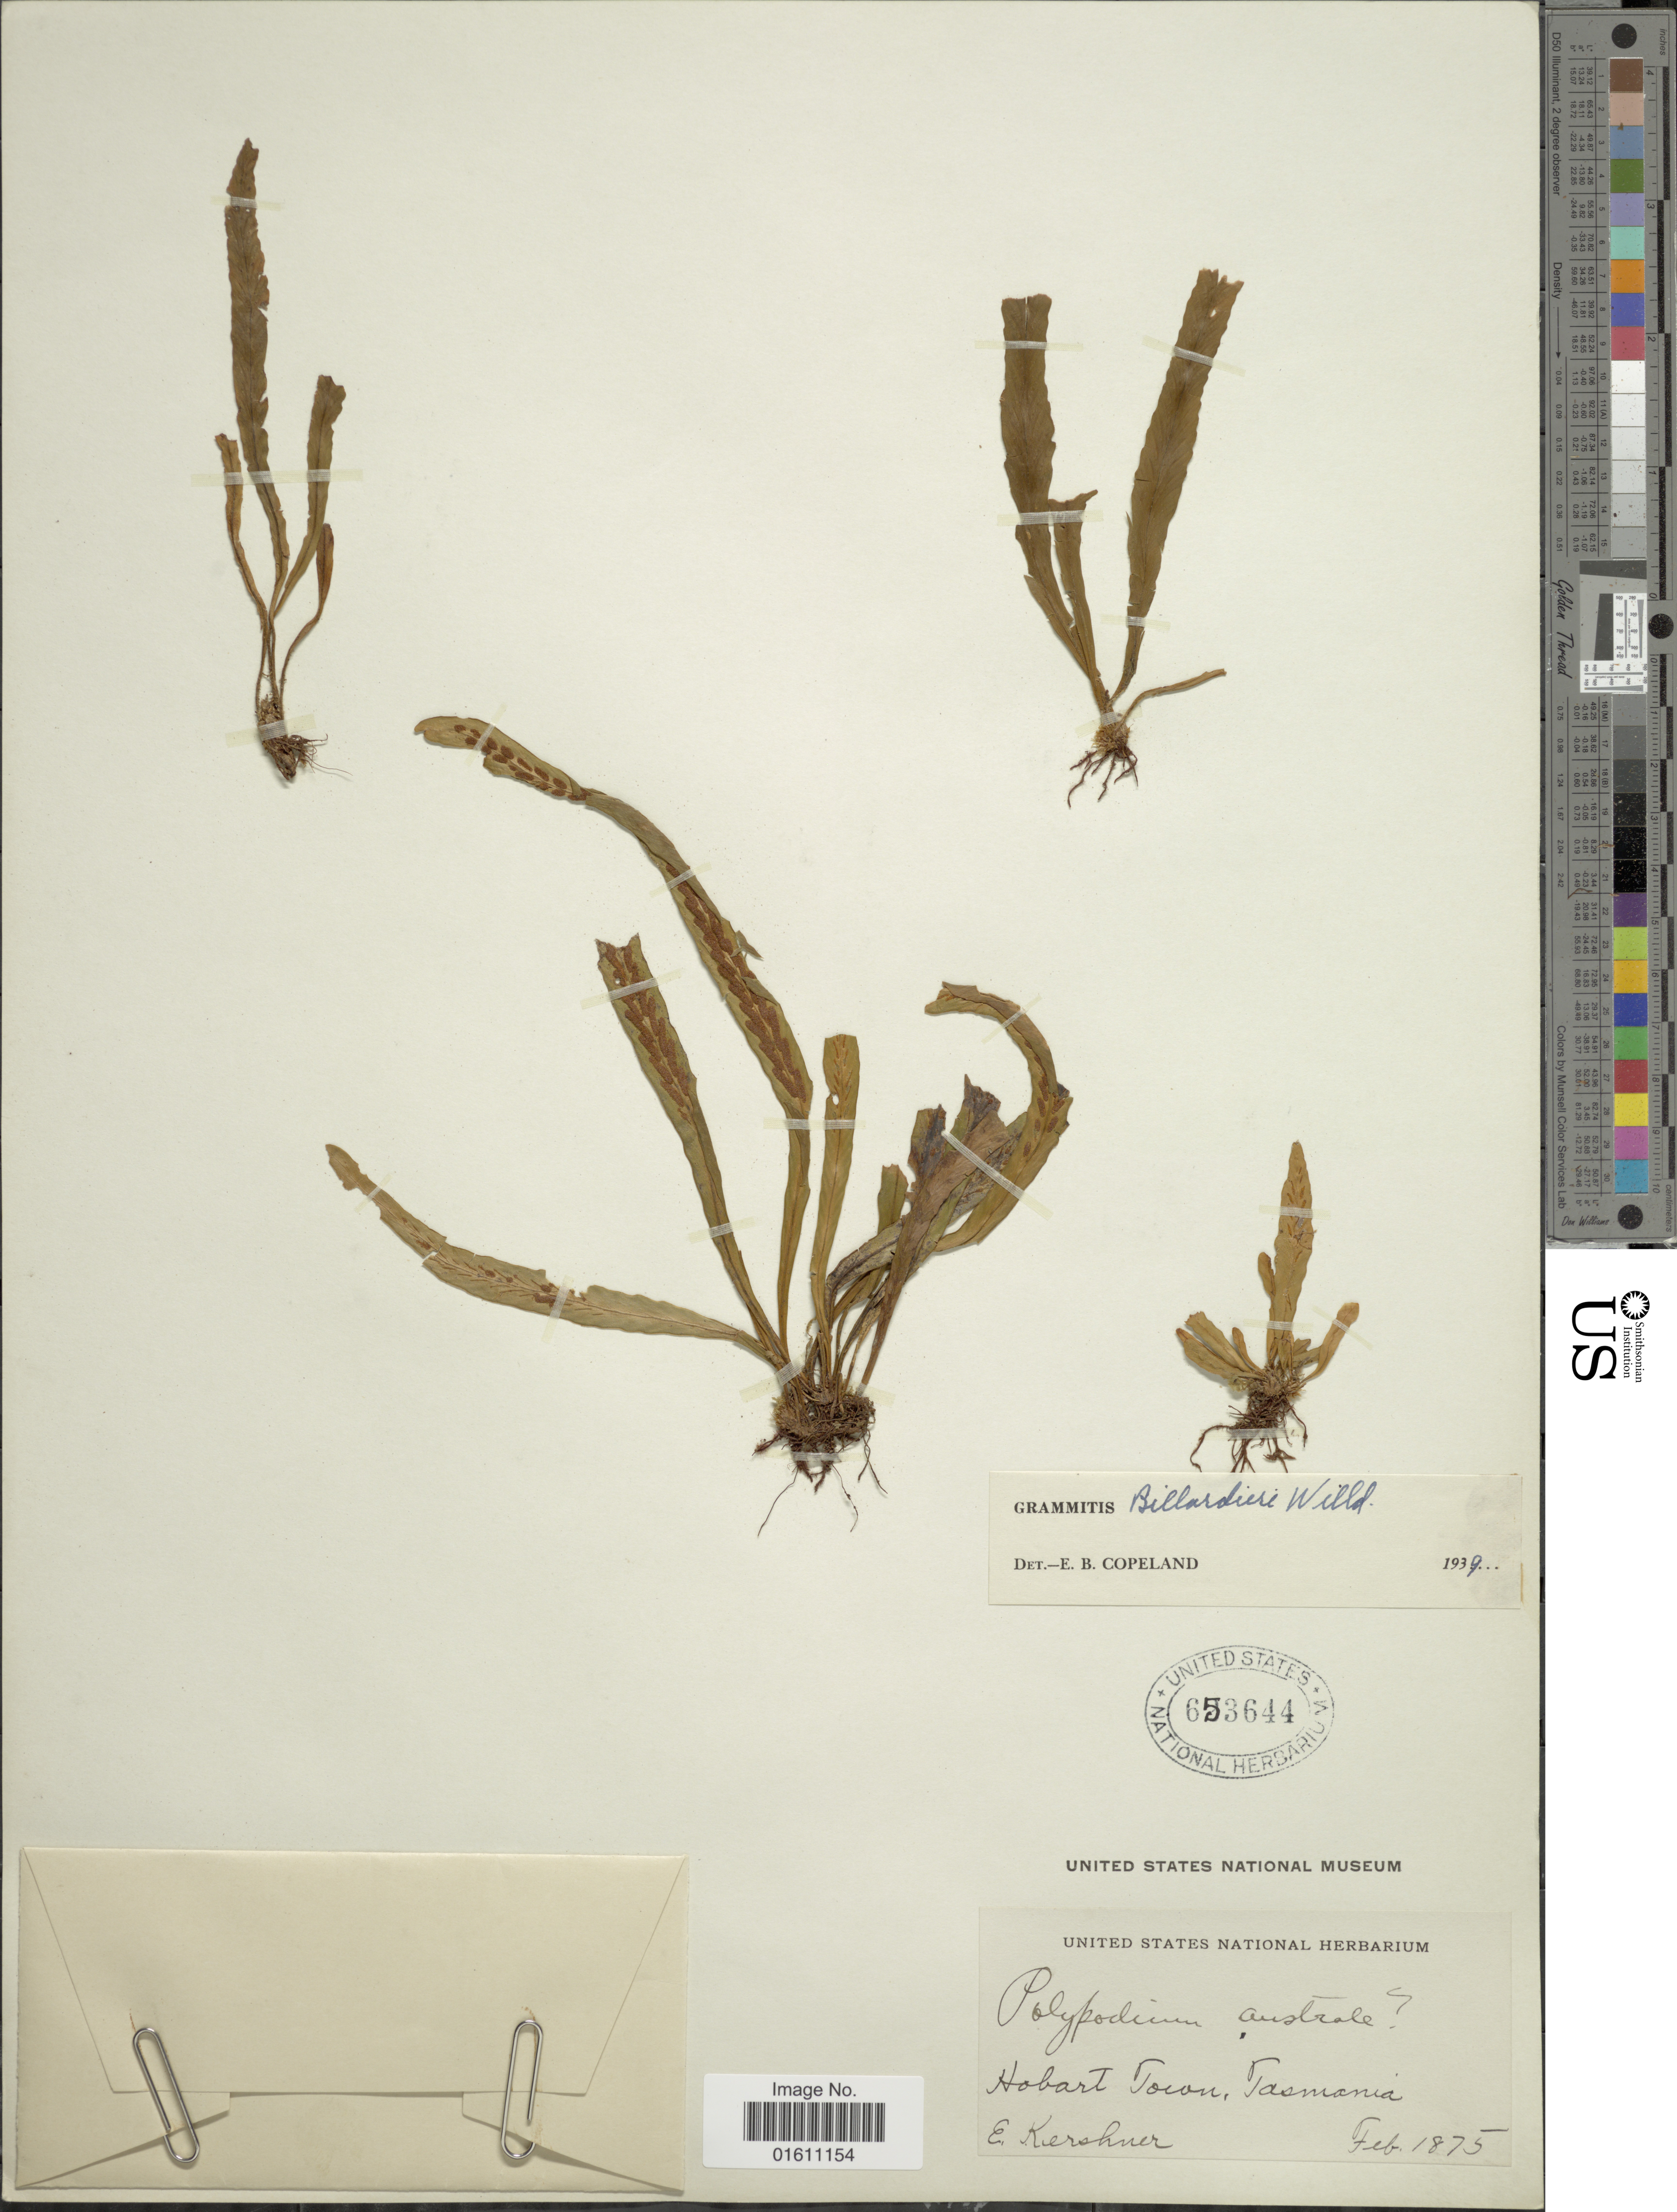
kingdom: Plantae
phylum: Tracheophyta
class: Polypodiopsida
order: Polypodiales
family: Polypodiaceae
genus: Notogrammitis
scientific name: Notogrammitis billardierei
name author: (Willd.) Parris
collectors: E. Kershner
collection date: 1875-02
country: Australia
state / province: Tasmania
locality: Tasmania. Hobart Town.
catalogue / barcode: US 653644